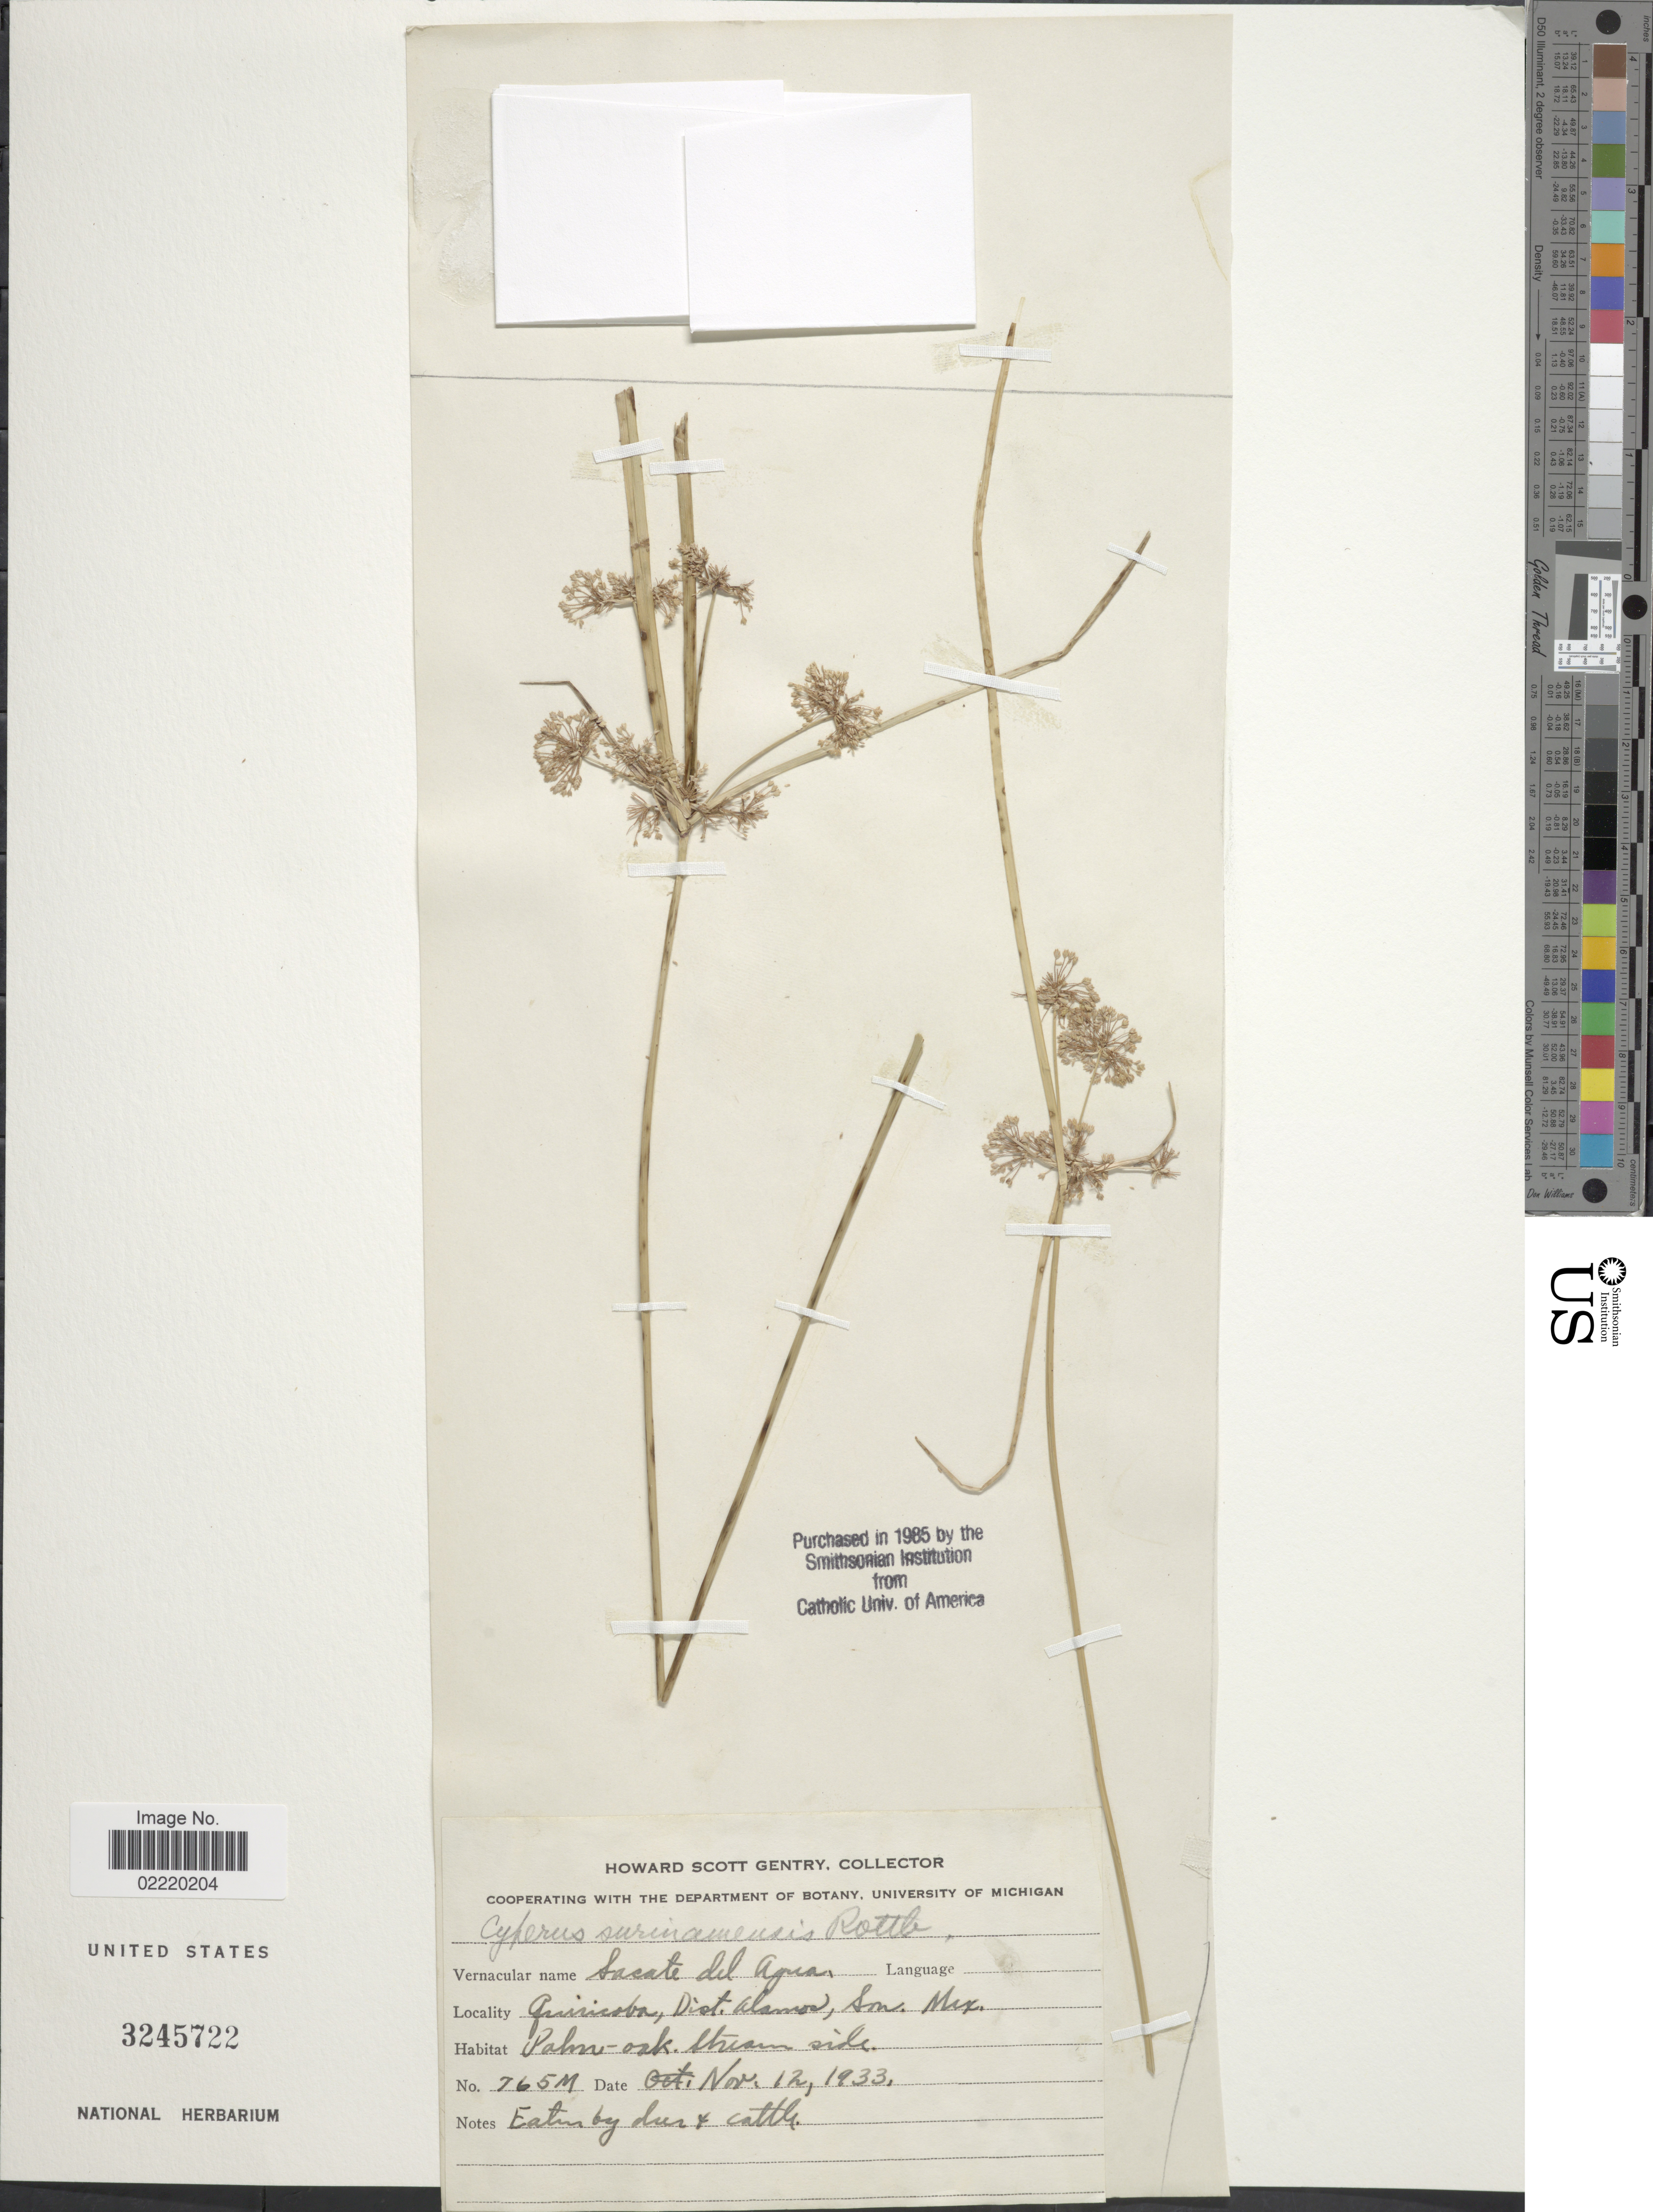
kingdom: Plantae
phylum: Tracheophyta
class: Liliopsida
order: Poales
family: Cyperaceae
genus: Cyperus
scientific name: Cyperus surinamensis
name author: Rottb.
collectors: H. S. Gentry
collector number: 765M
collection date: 1933-11-12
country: Mexico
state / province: Sonora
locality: Quiricoba, Dist. Alamos, stream side.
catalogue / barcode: US 3245722